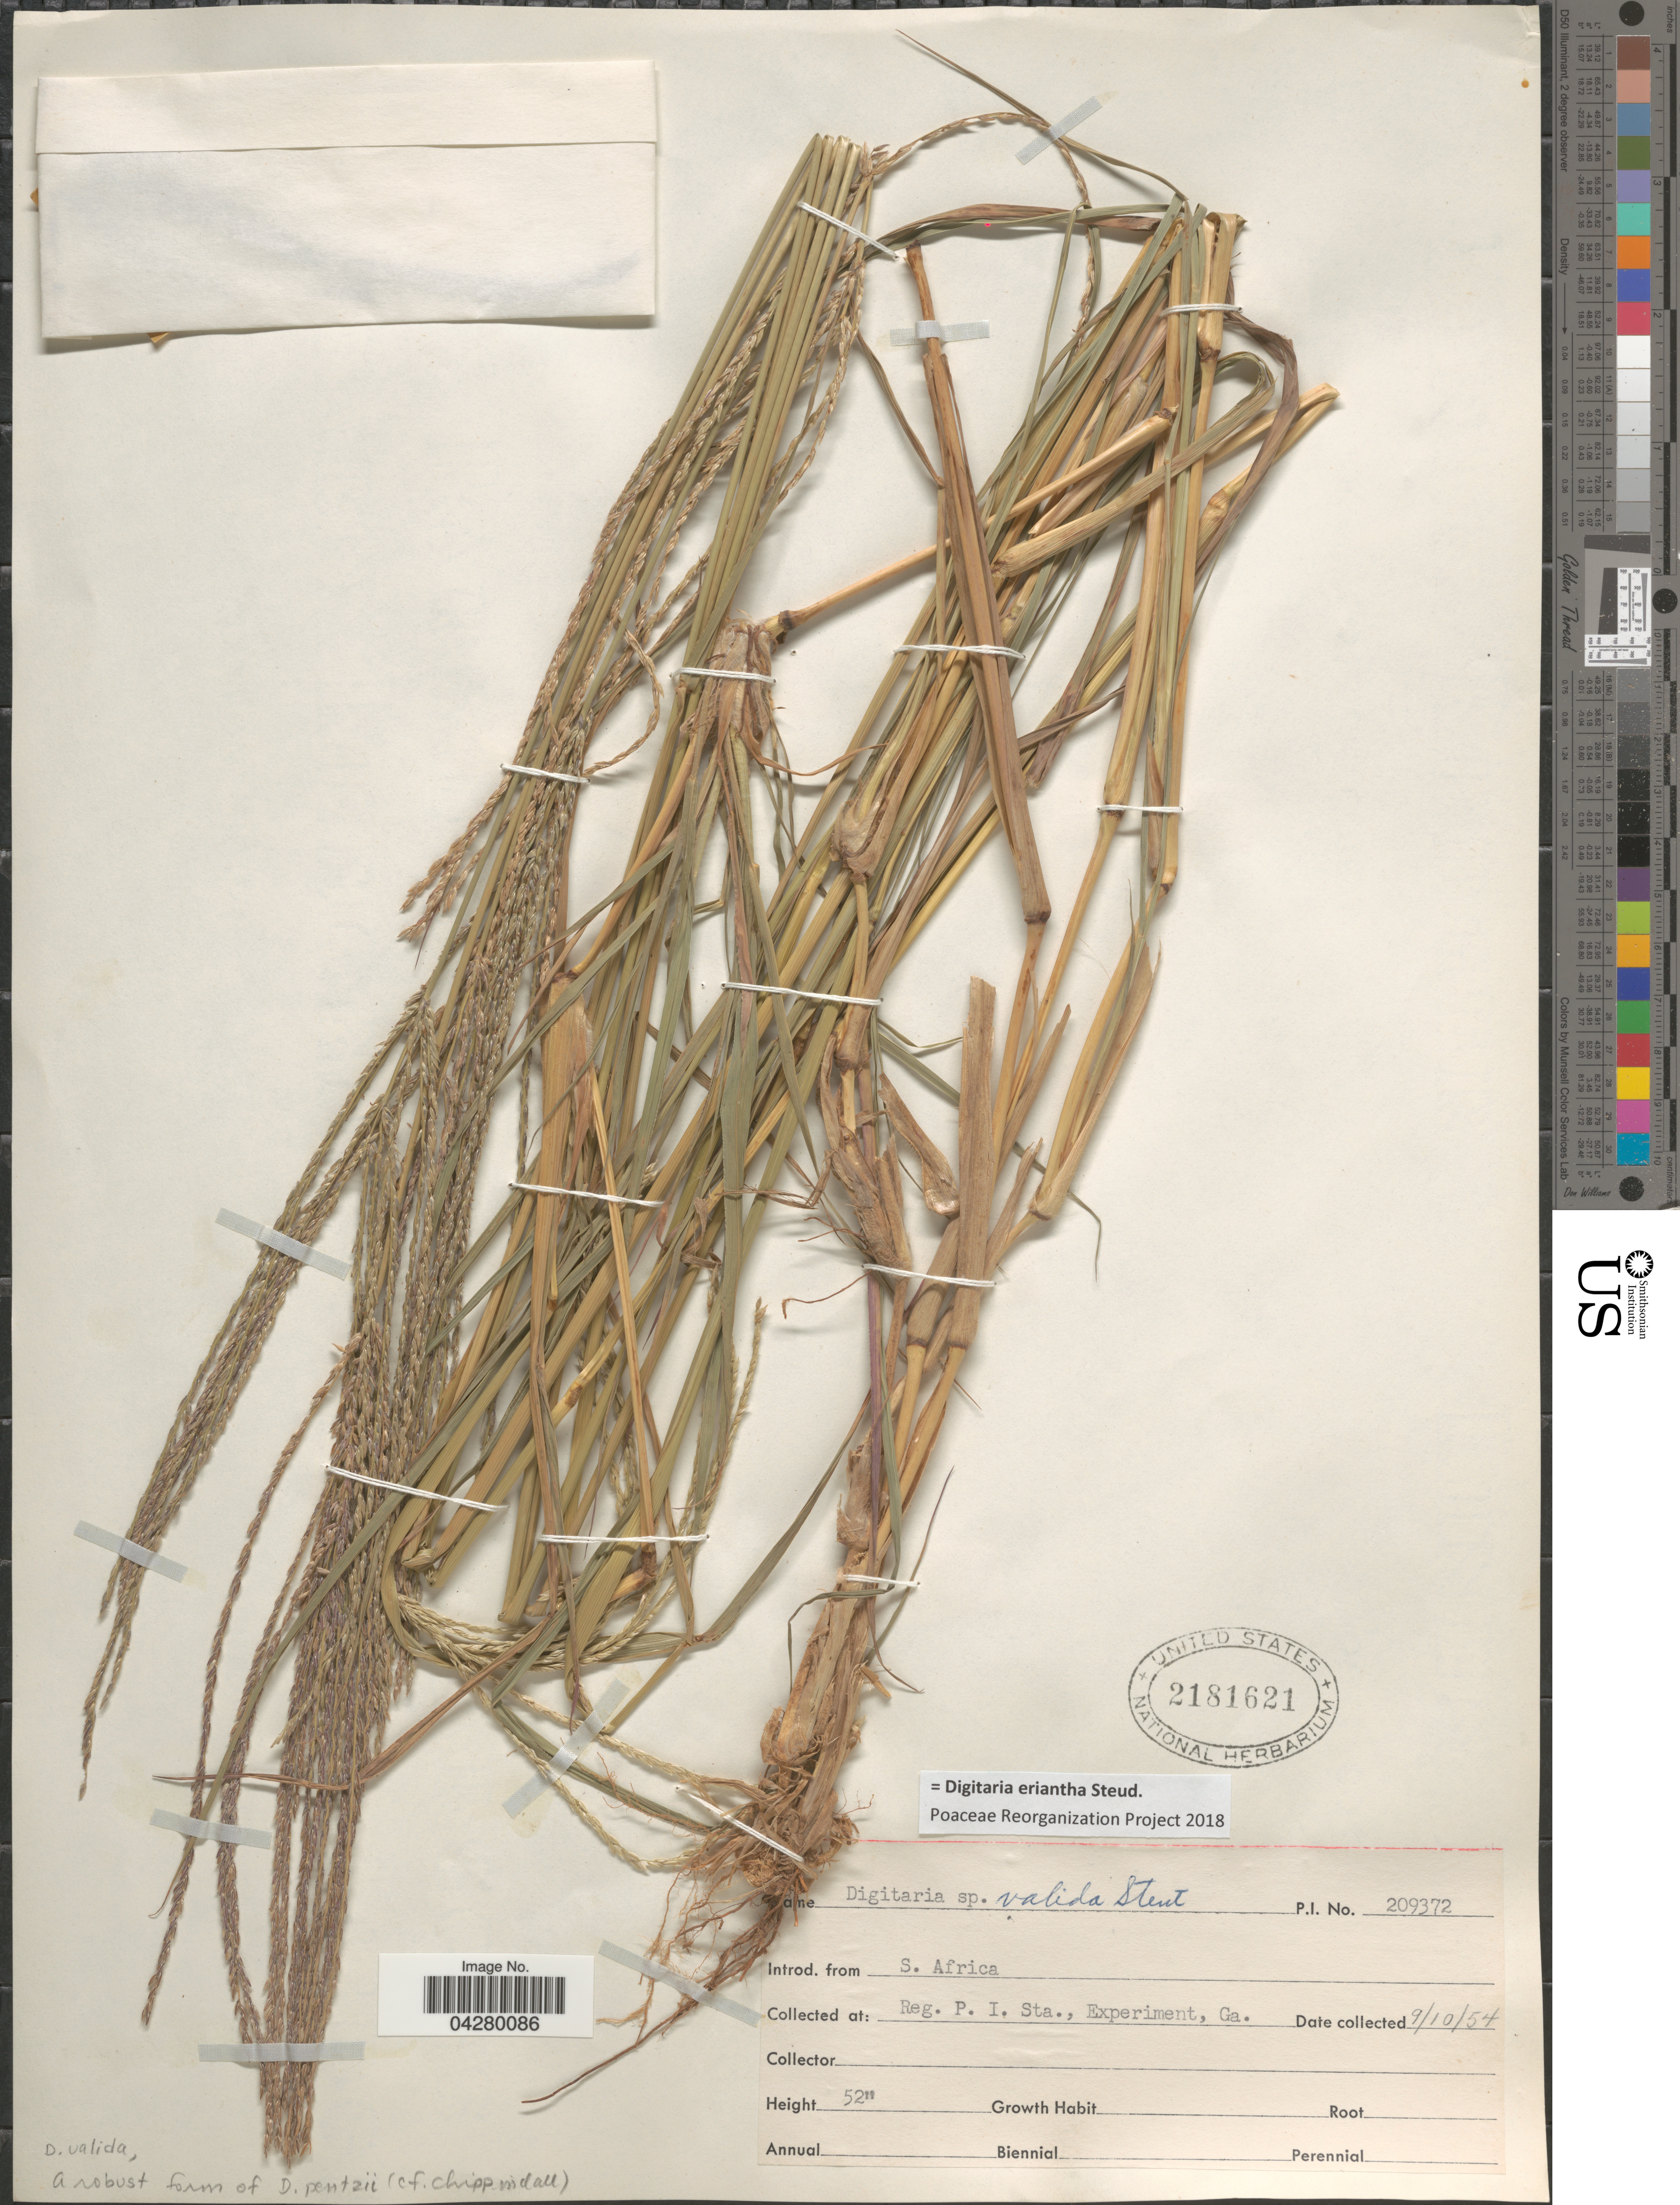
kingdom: Plantae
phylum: Tracheophyta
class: Liliopsida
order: Poales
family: Poaceae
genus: Digitaria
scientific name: Digitaria eriantha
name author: Steud.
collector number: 209372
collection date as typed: Transcribed d/m/y: 9/10/54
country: United States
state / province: Georgia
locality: Reg. P. I. Sta., Experiment, Ga.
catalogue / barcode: US 2181621